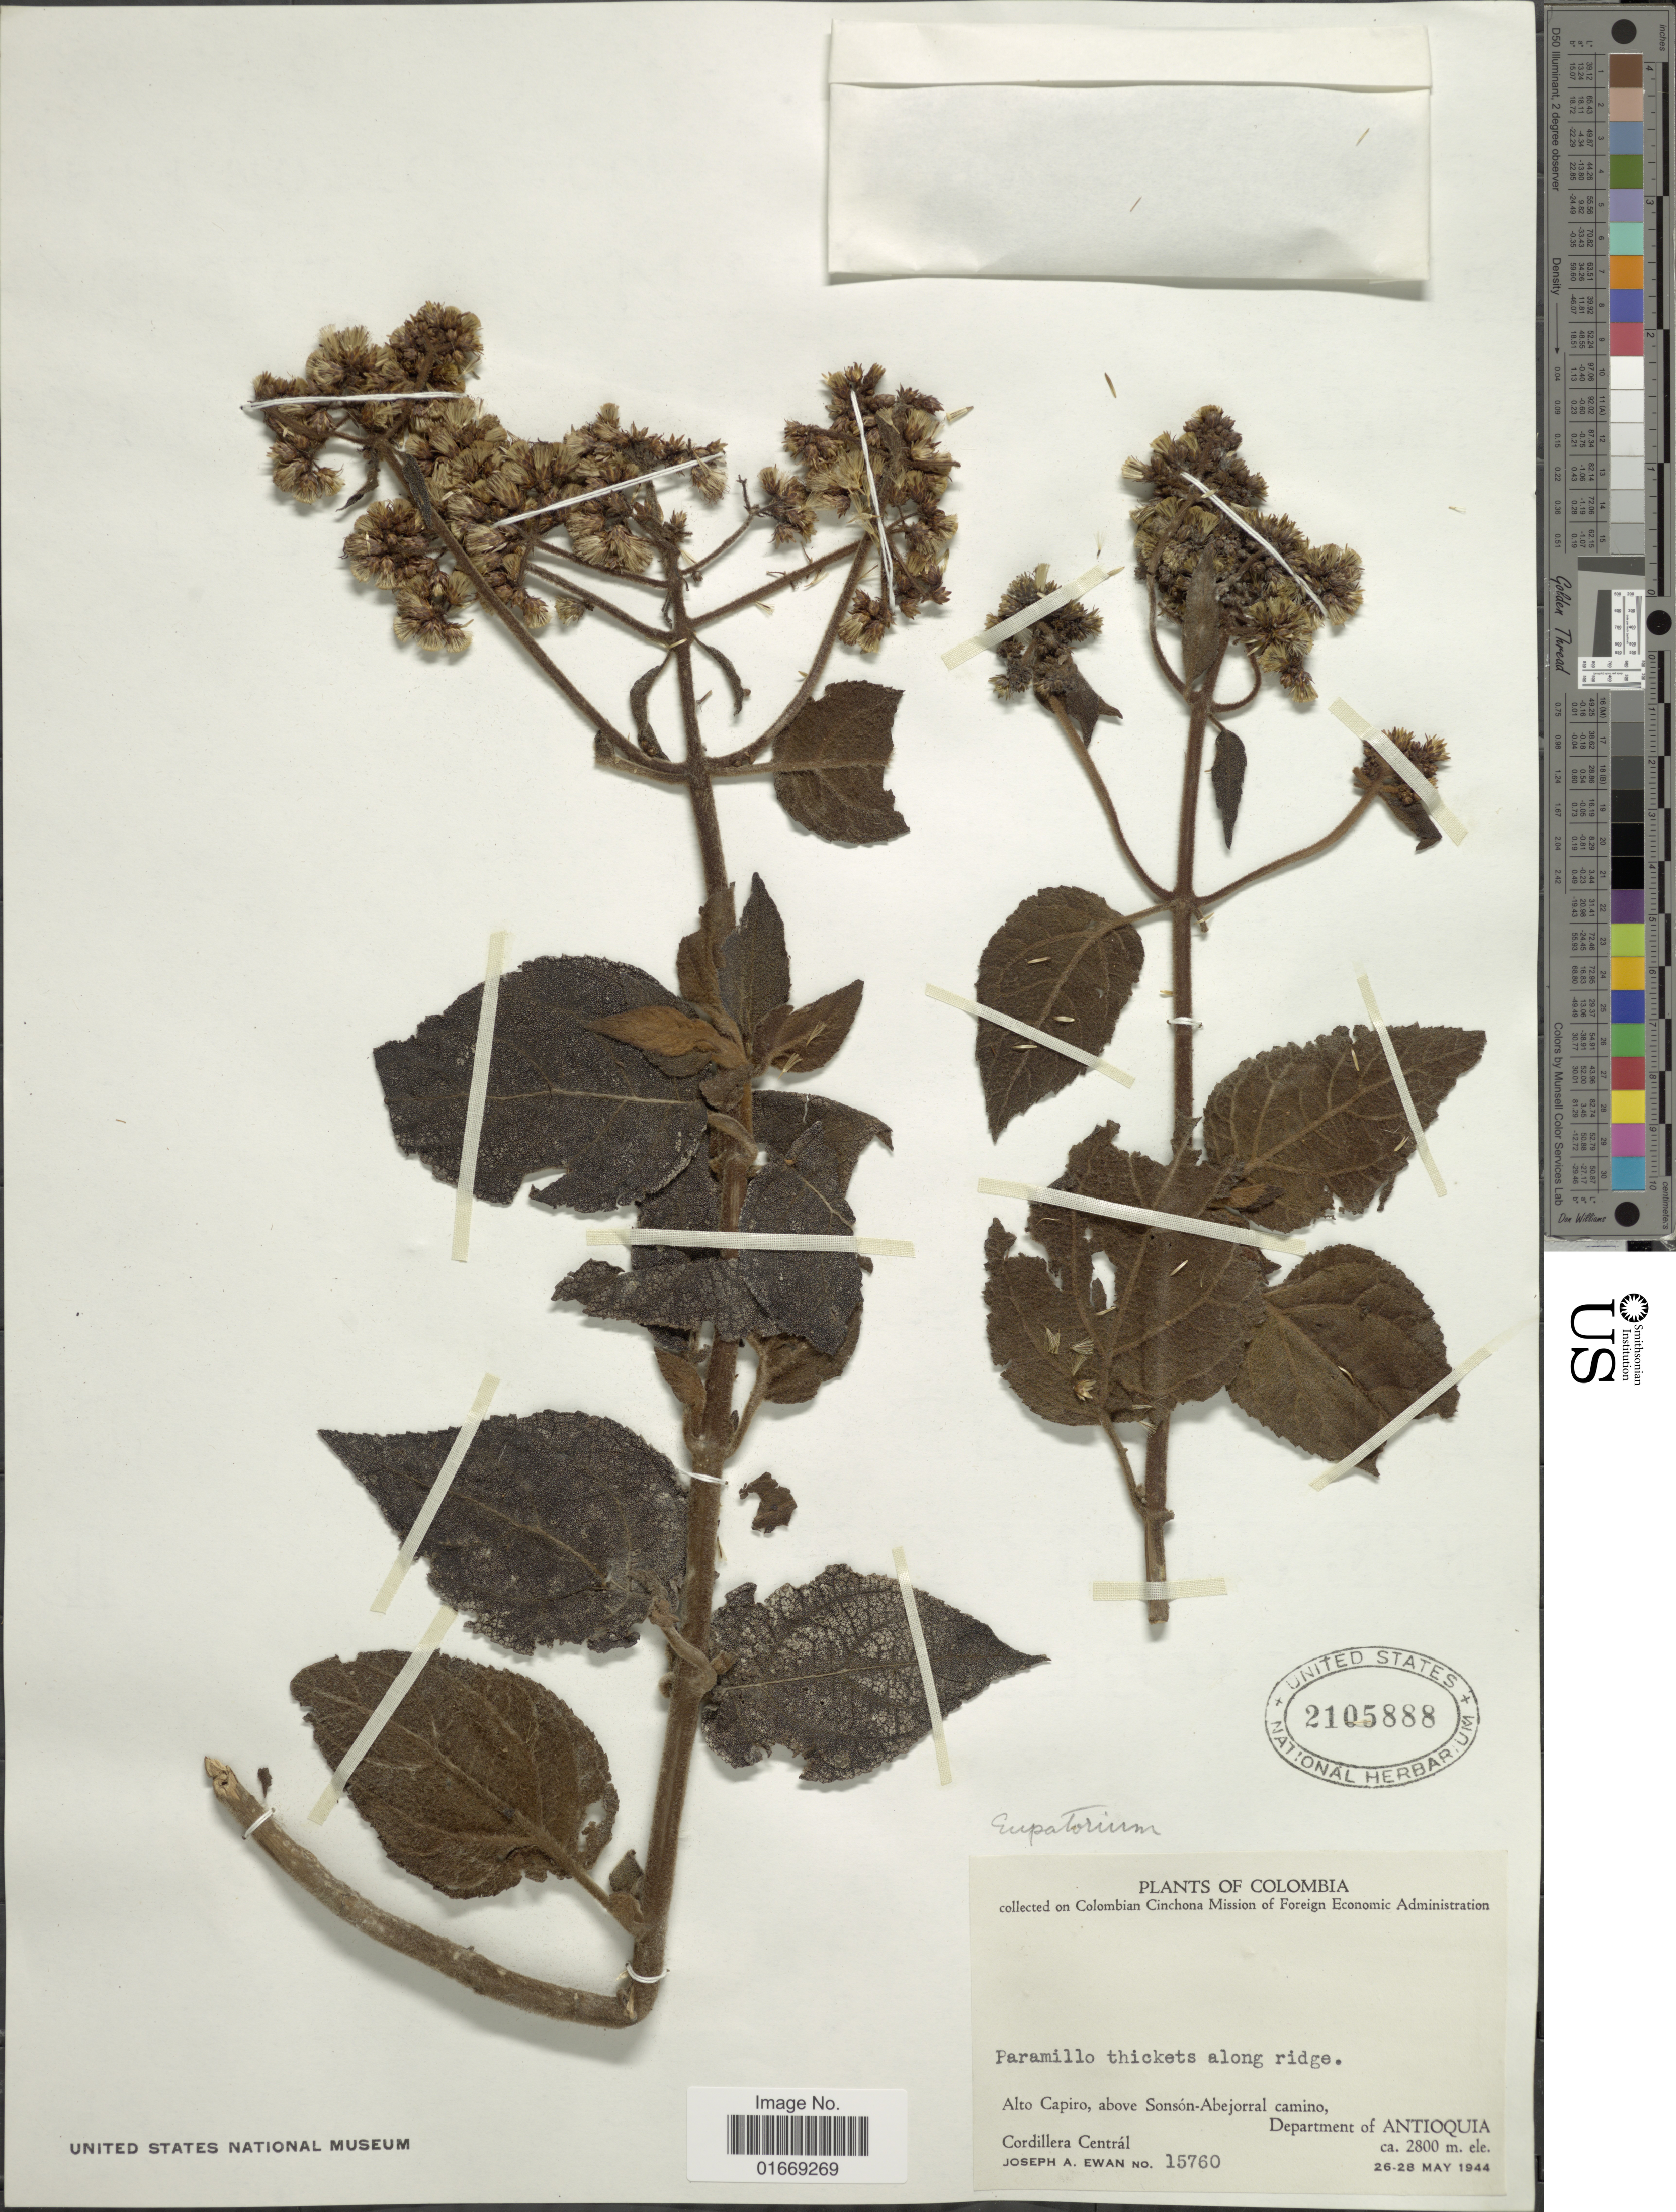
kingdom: Plantae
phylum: Tracheophyta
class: Magnoliopsida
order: Asterales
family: Asteraceae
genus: Hebeclinium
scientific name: Hebeclinium phoenicticum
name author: (B.L. Rob.) R.M. King & H. Rob.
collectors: J. A. Ewan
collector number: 15760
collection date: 1944-05-26/1944-05-28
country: Colombia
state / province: Antioquia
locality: Alto Capiro, above Sonsón-Abejorral camino, Department of Antioquia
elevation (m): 2800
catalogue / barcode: US 2105888